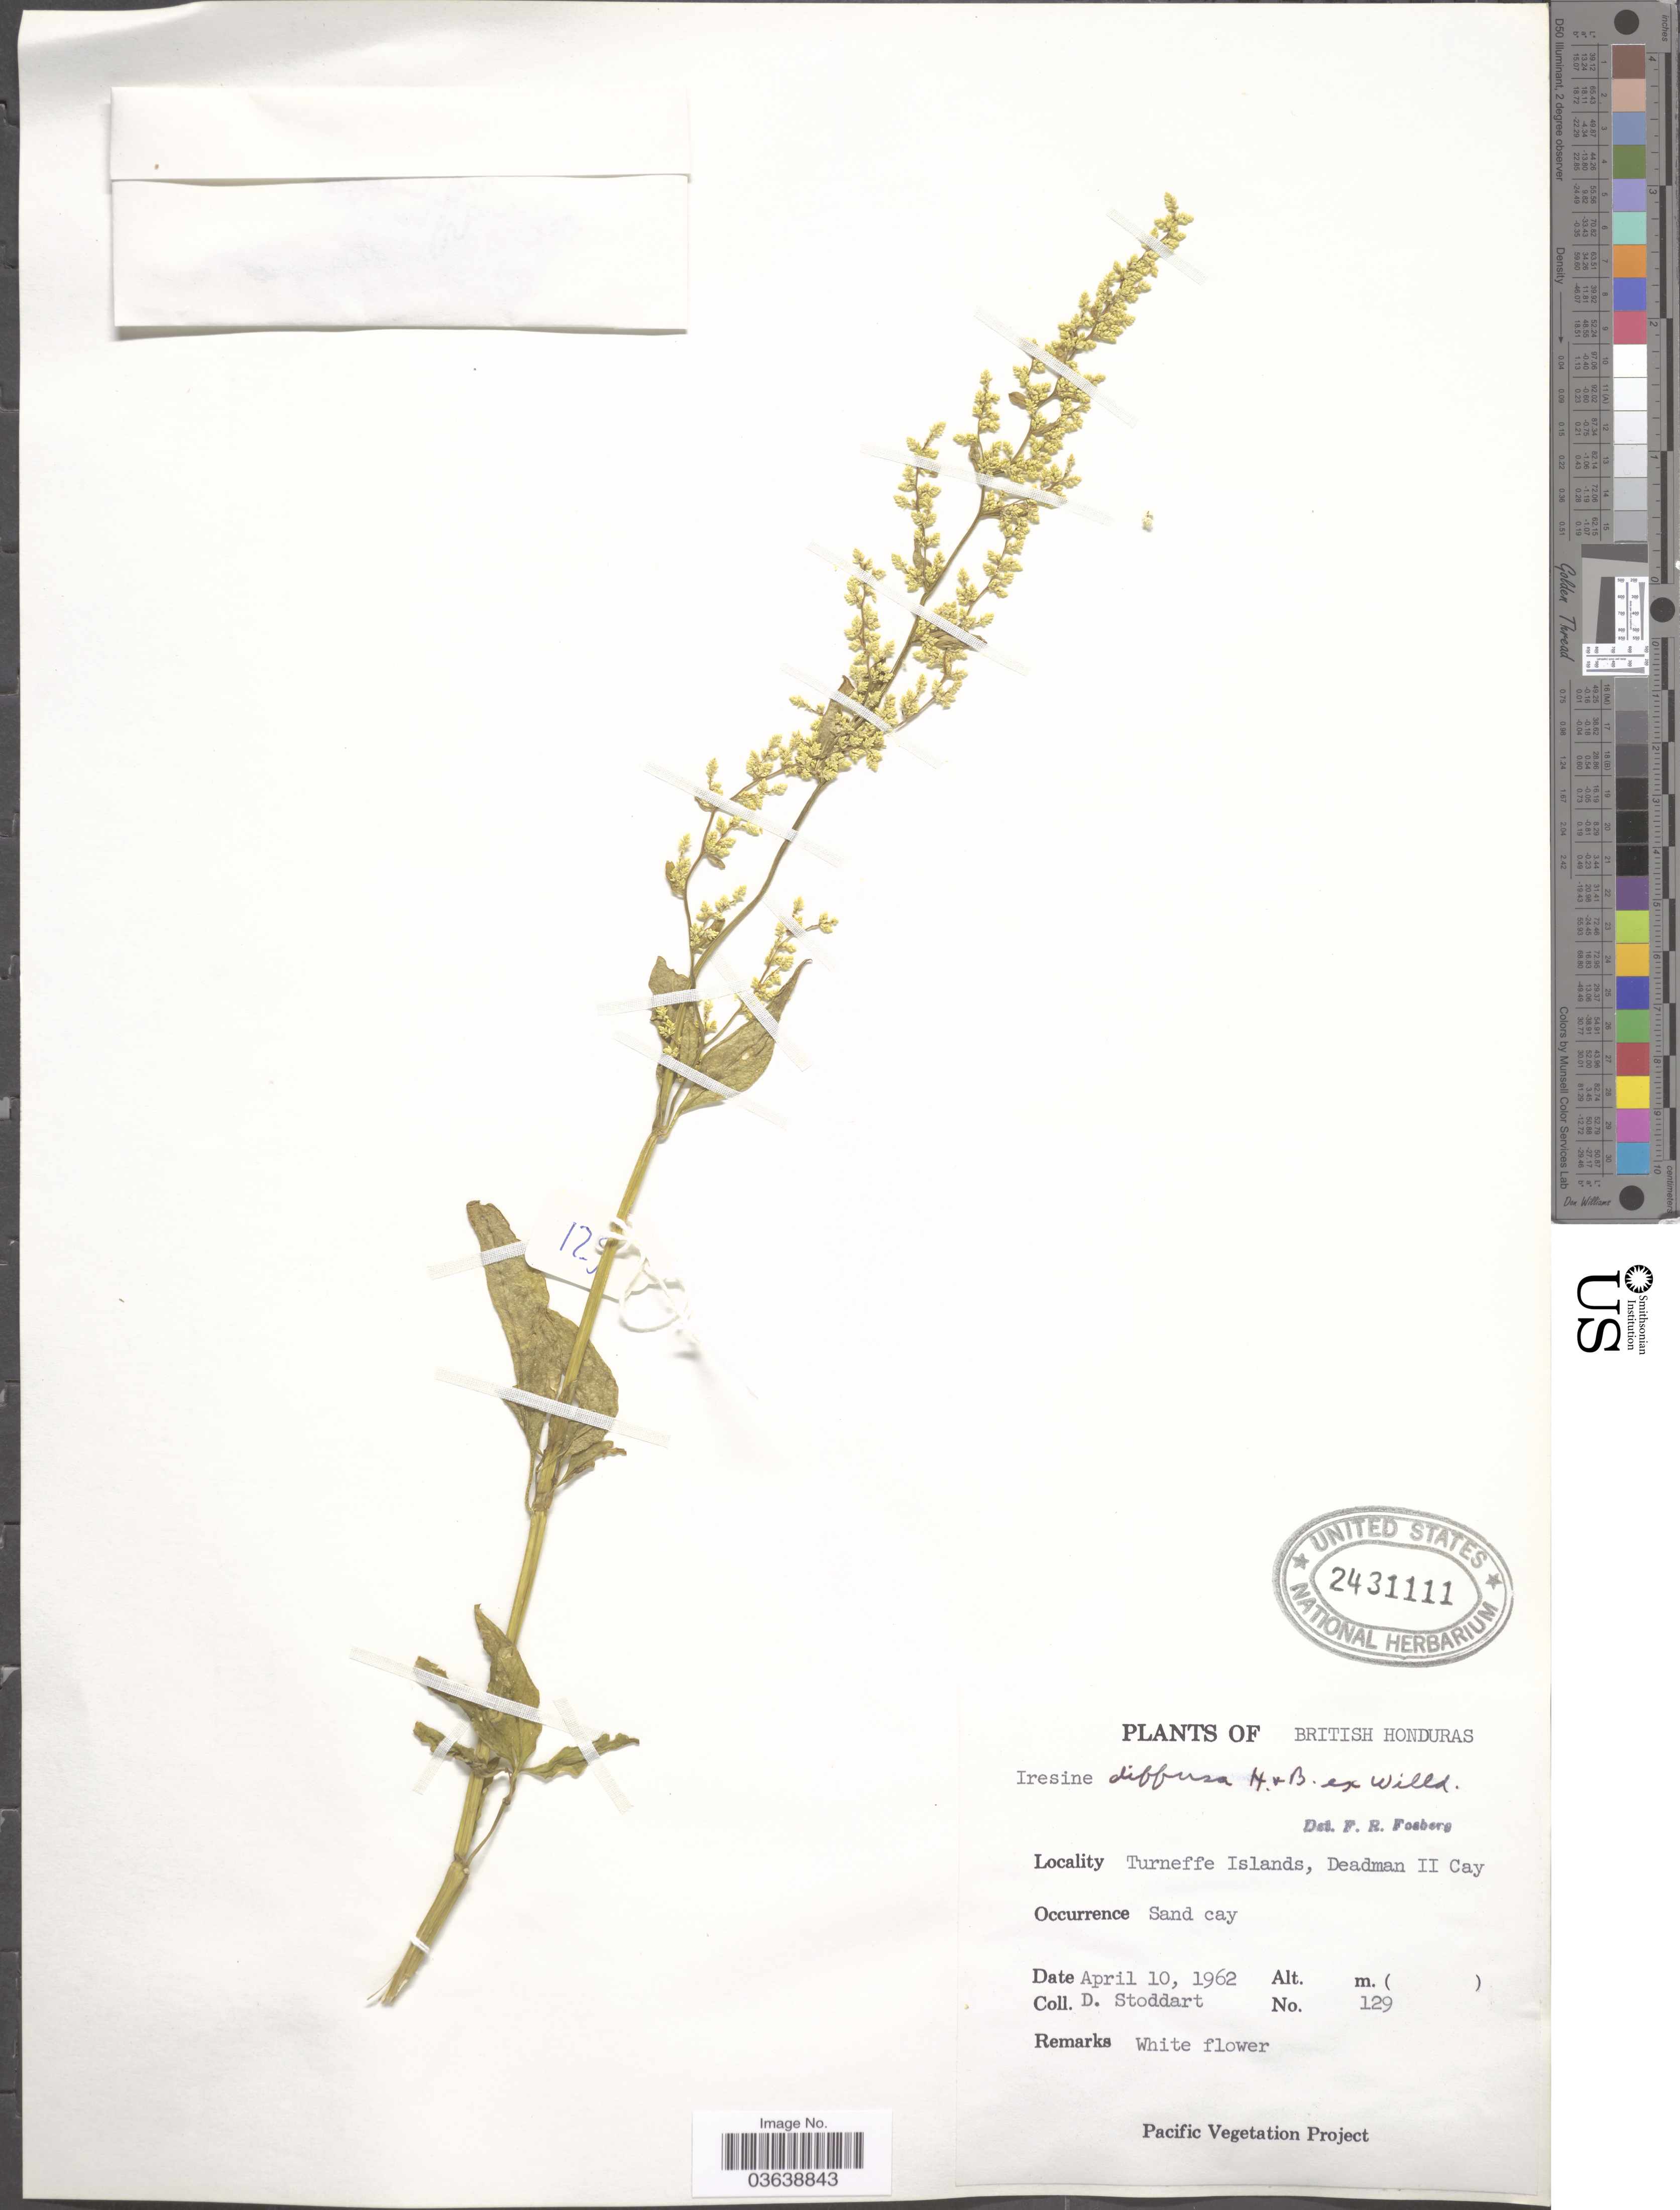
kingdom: Plantae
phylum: Tracheophyta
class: Magnoliopsida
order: Caryophyllales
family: Amaranthaceae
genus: Iresine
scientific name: Iresine diffusa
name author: Humb. & Bonpl. ex Willd.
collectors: D. R. Stoddart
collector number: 129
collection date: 1962-04-10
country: Belize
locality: British Honduras. Turneffe Islands, Deadman II Cay.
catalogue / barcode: US 2431111